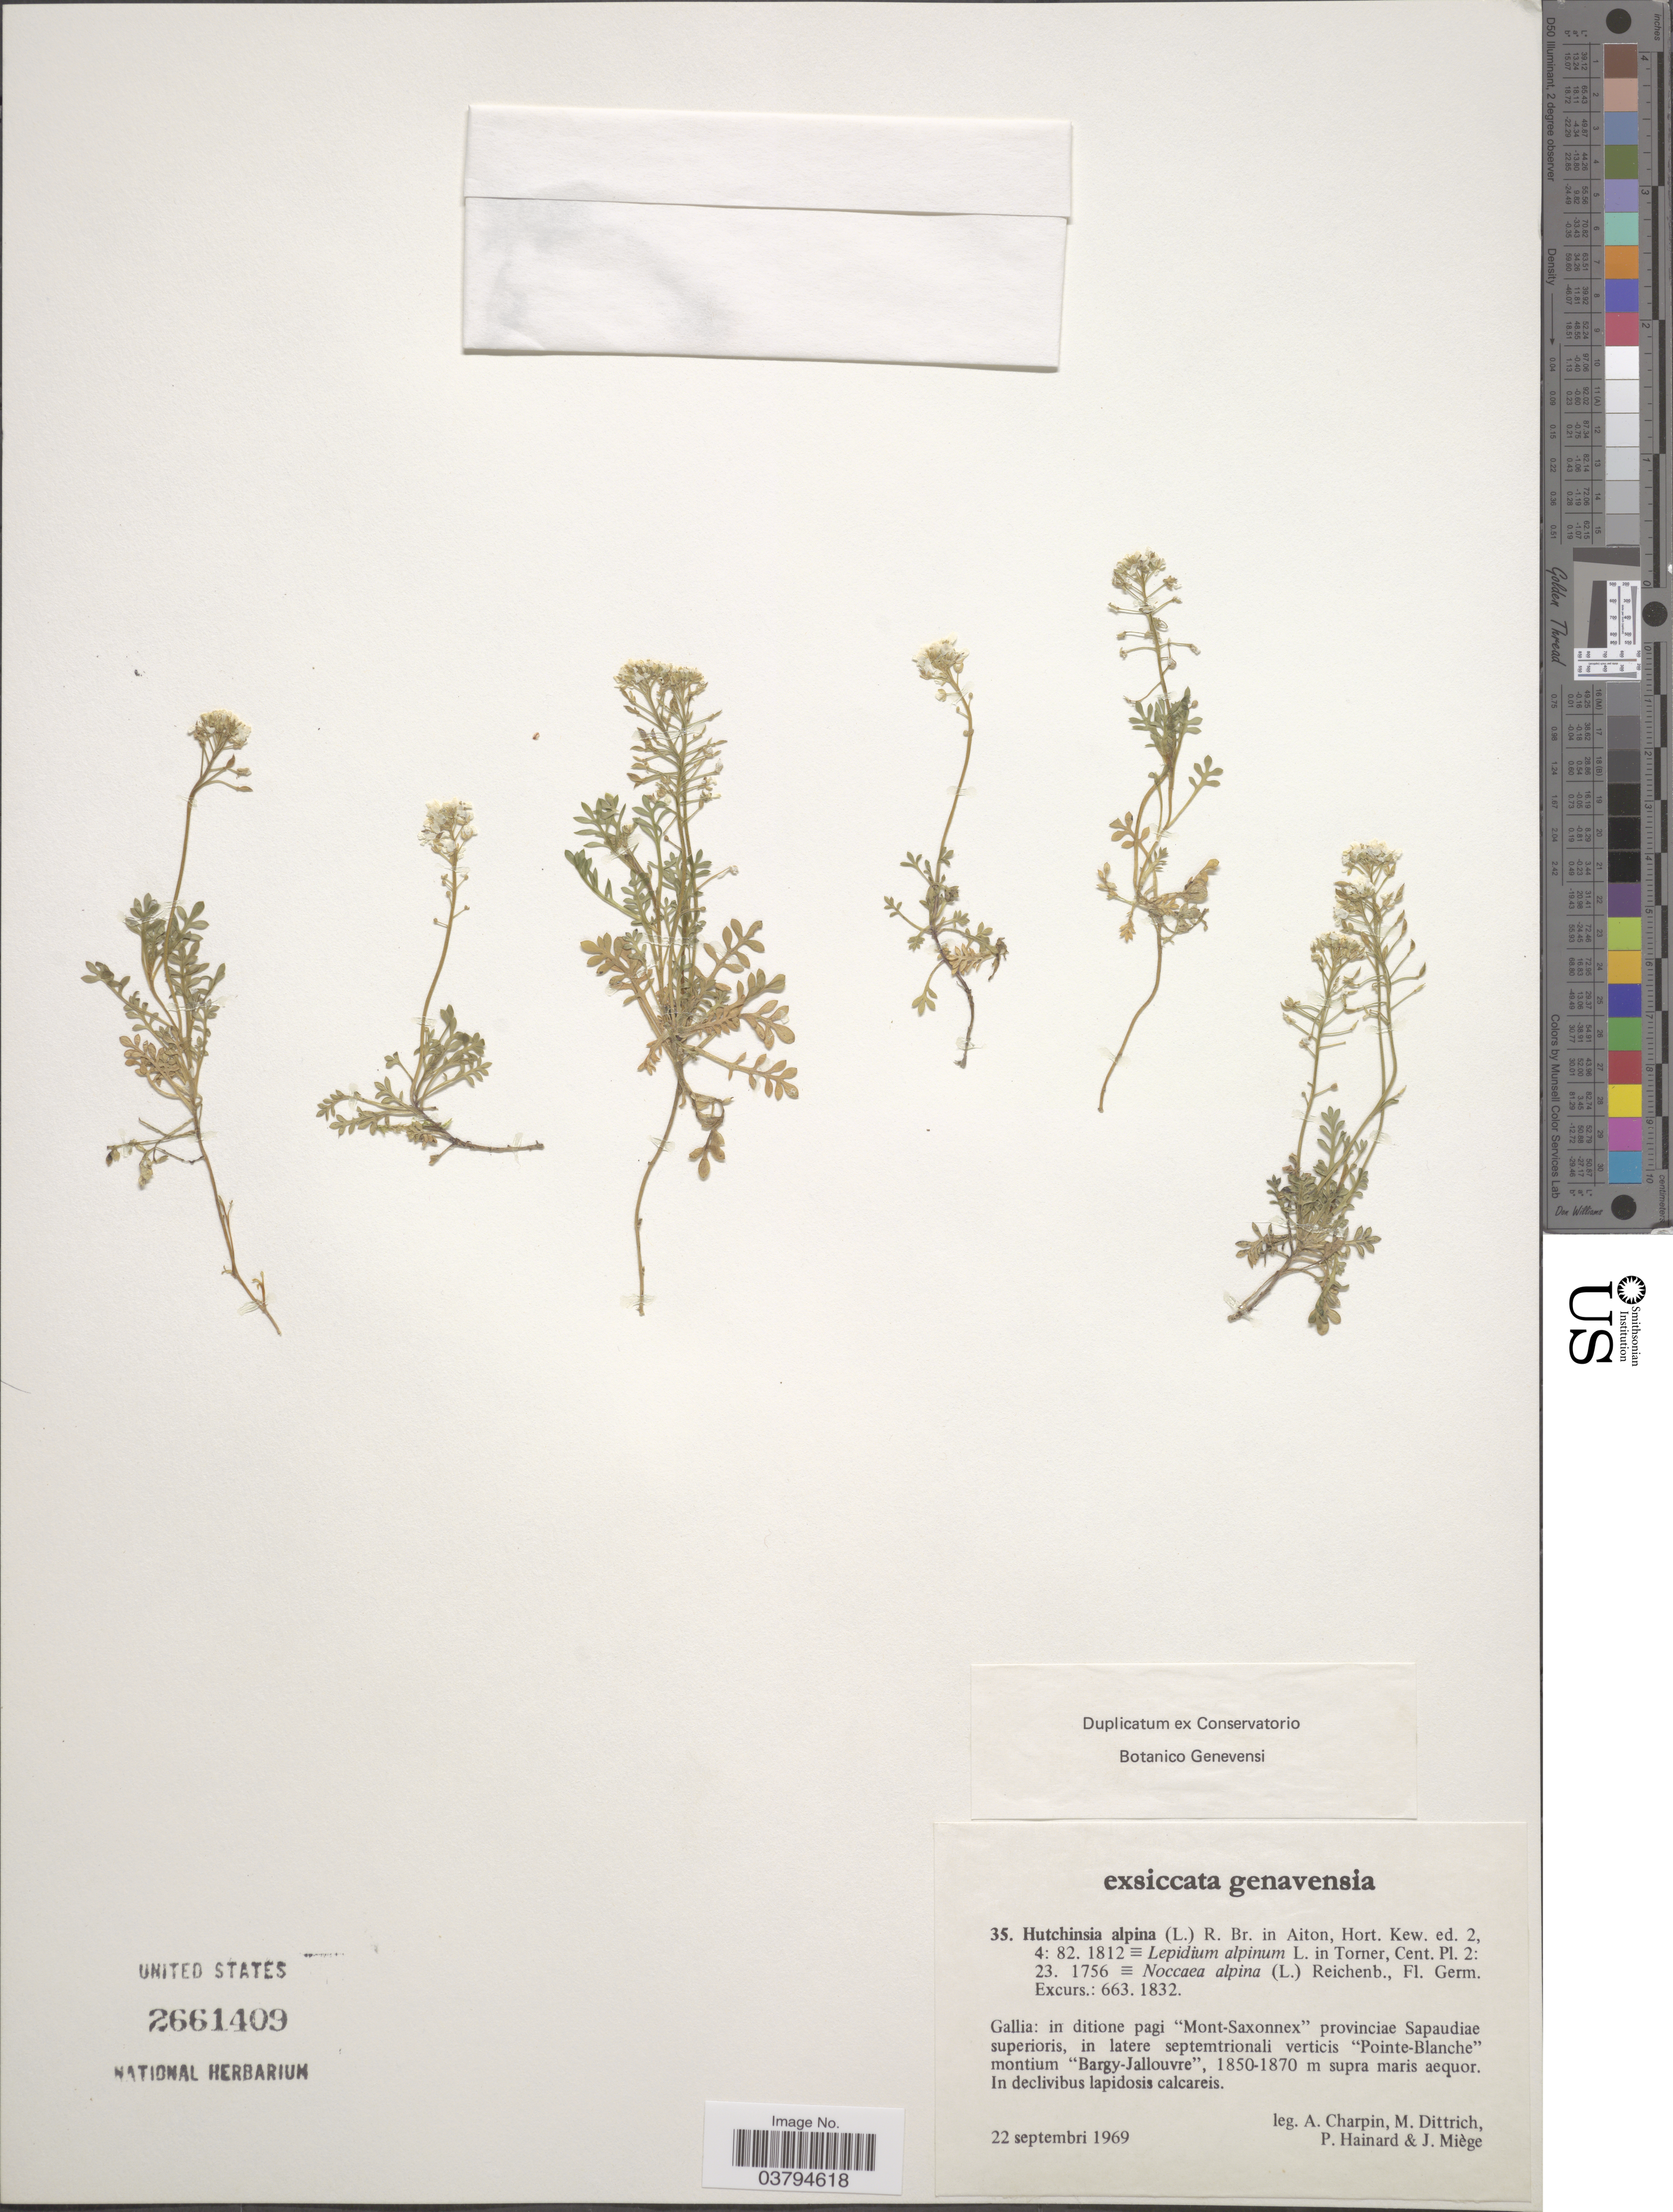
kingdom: Plantae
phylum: Tracheophyta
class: Magnoliopsida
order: Brassicales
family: Brassicaceae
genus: Hutchinsia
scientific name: Hutchinsia alpina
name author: W.T. Aiton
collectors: A. Charpin, M. Dittrich, P. Hainard & J. Miége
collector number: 35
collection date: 1969-09-22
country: France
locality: Genavensia. Gallia: in ditione pagi "Mont-Saxonnex" proviniciae Sapaudiae superioris, in latere septemtrionali verticis "Ponte-Blanche" montium "Bargy-Jallouvre".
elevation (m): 1850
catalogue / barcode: US 2661409